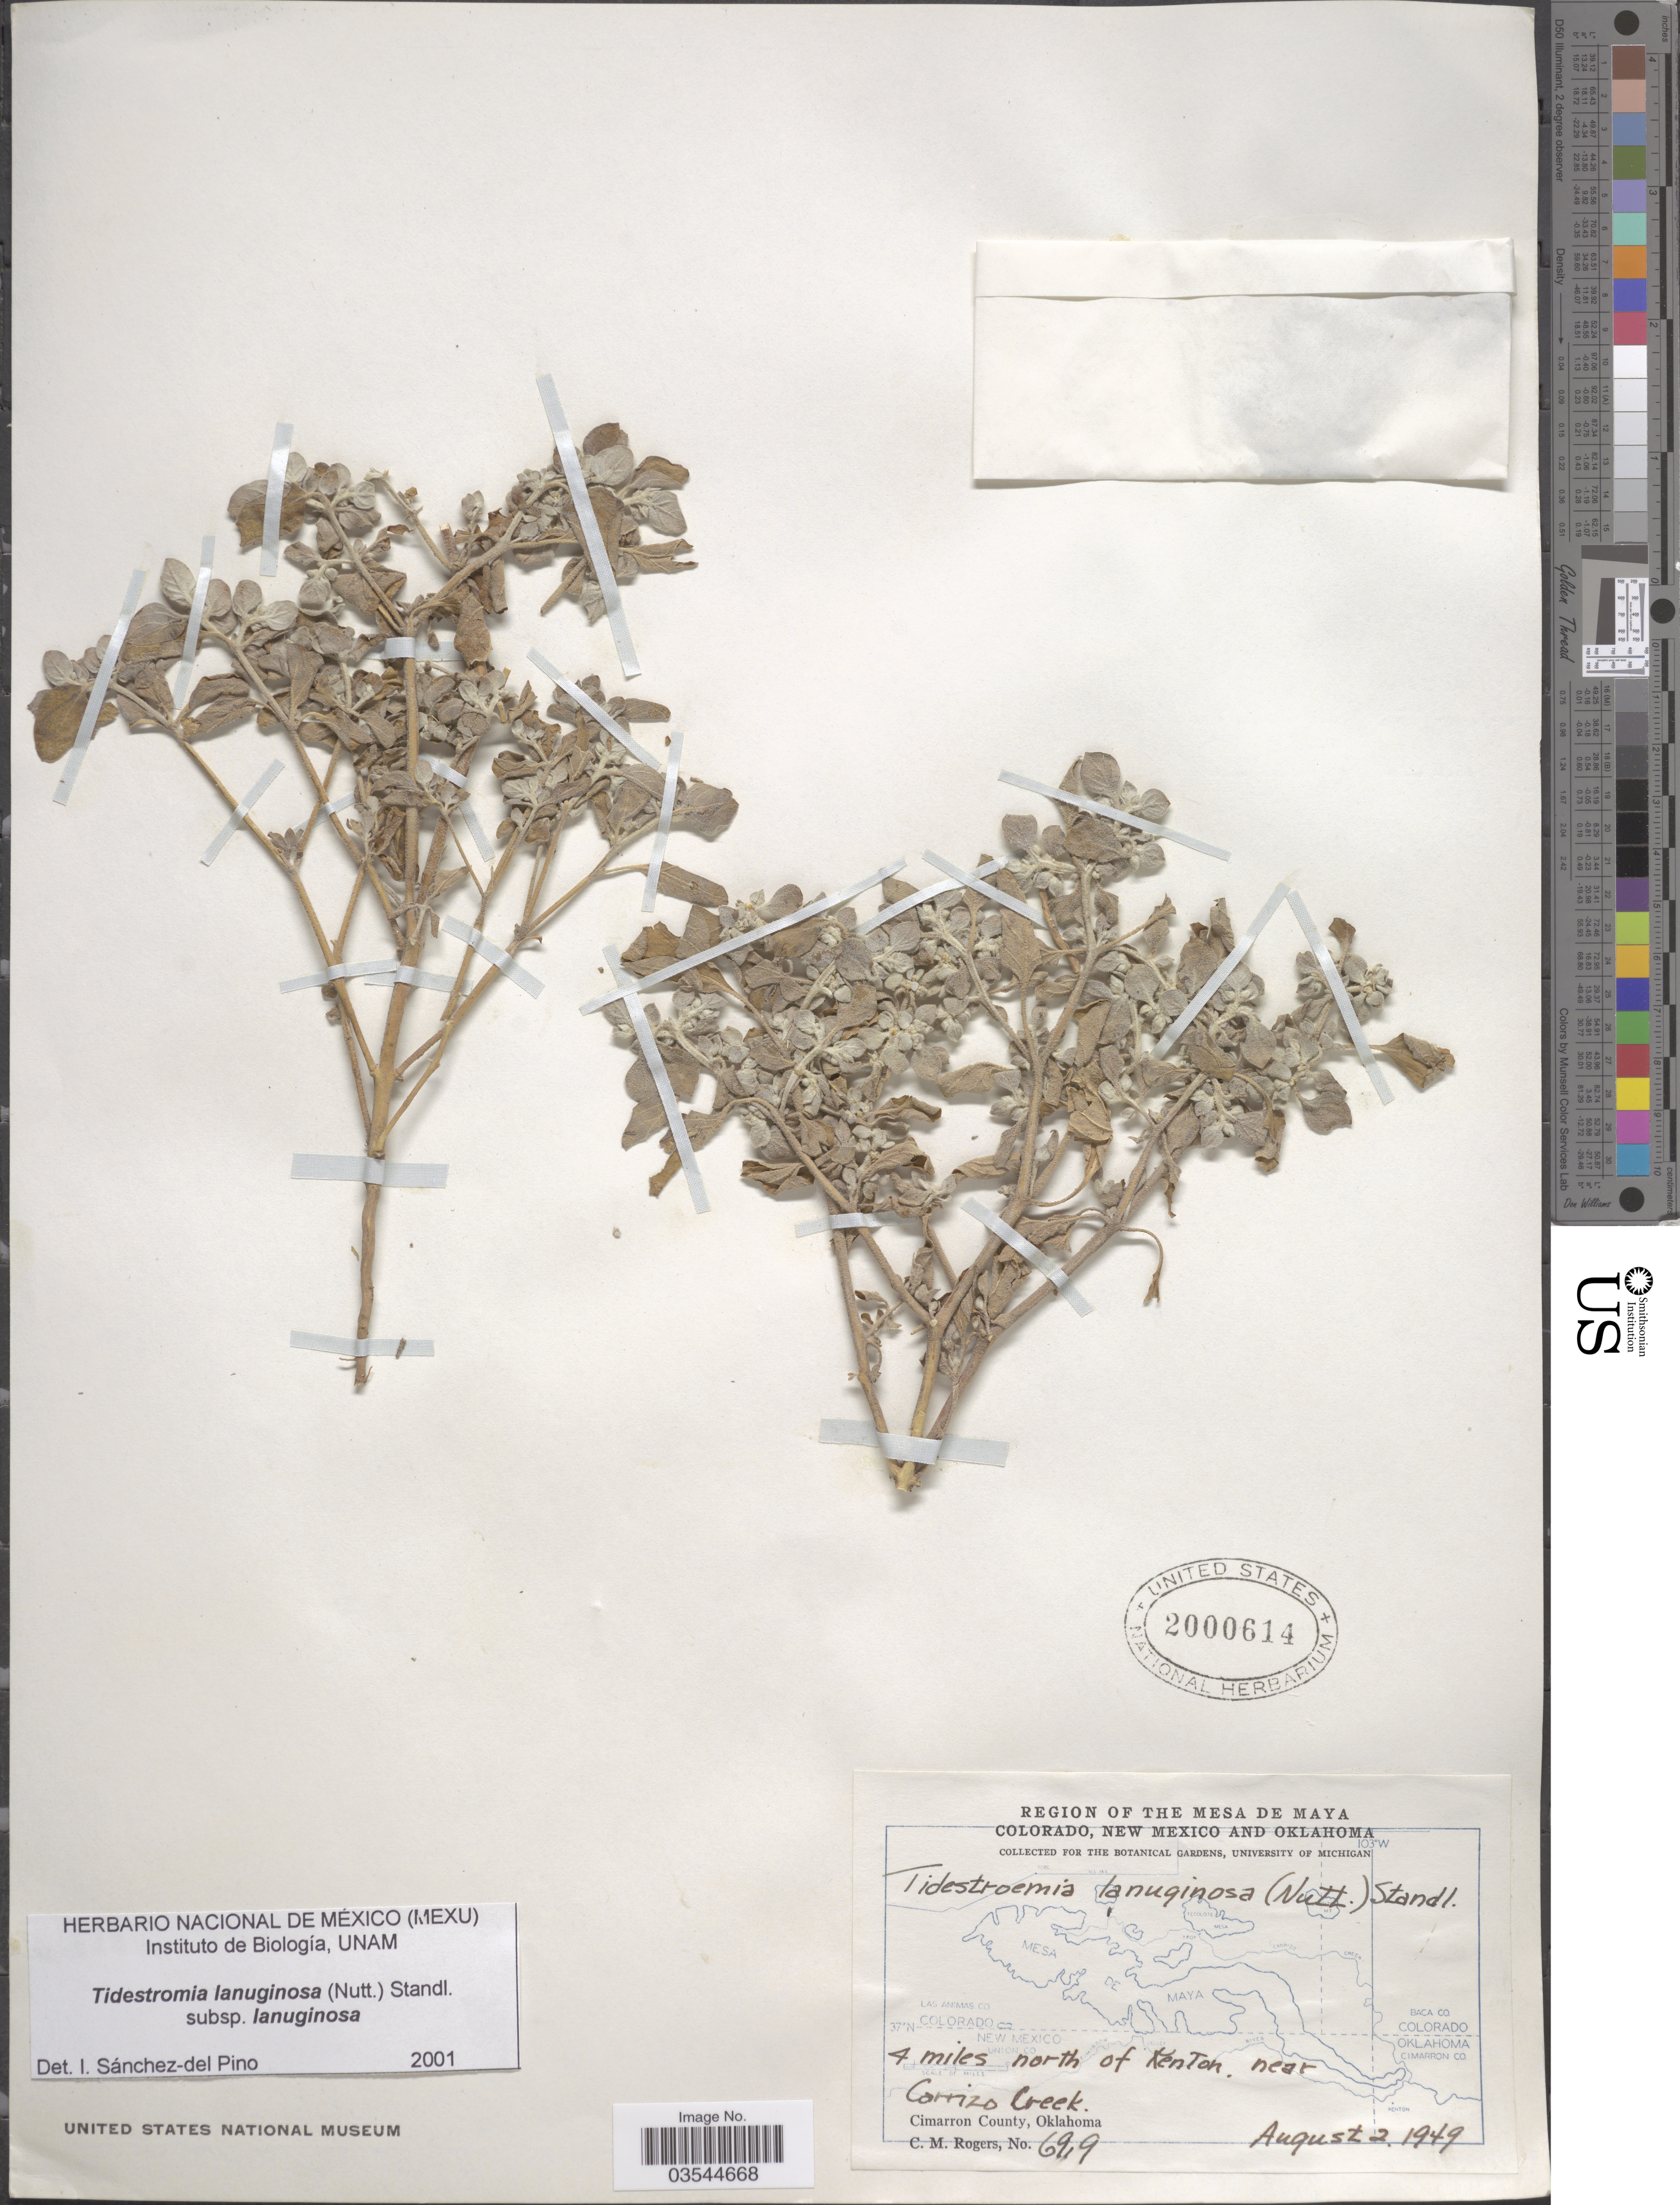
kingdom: Plantae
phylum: Tracheophyta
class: Magnoliopsida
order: Caryophyllales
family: Amaranthaceae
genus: Tidestromia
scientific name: Tidestromia lanuginosa subsp. lanuginosa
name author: (Nutt.) Standl.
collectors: C. M. Rogers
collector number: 6919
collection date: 1949-08-02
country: United States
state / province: Oklahoma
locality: Region of The Mesa de Maya. 4 miles north of Kenton, near Carrizo Creek. Cimarron County.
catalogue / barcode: US 2000614